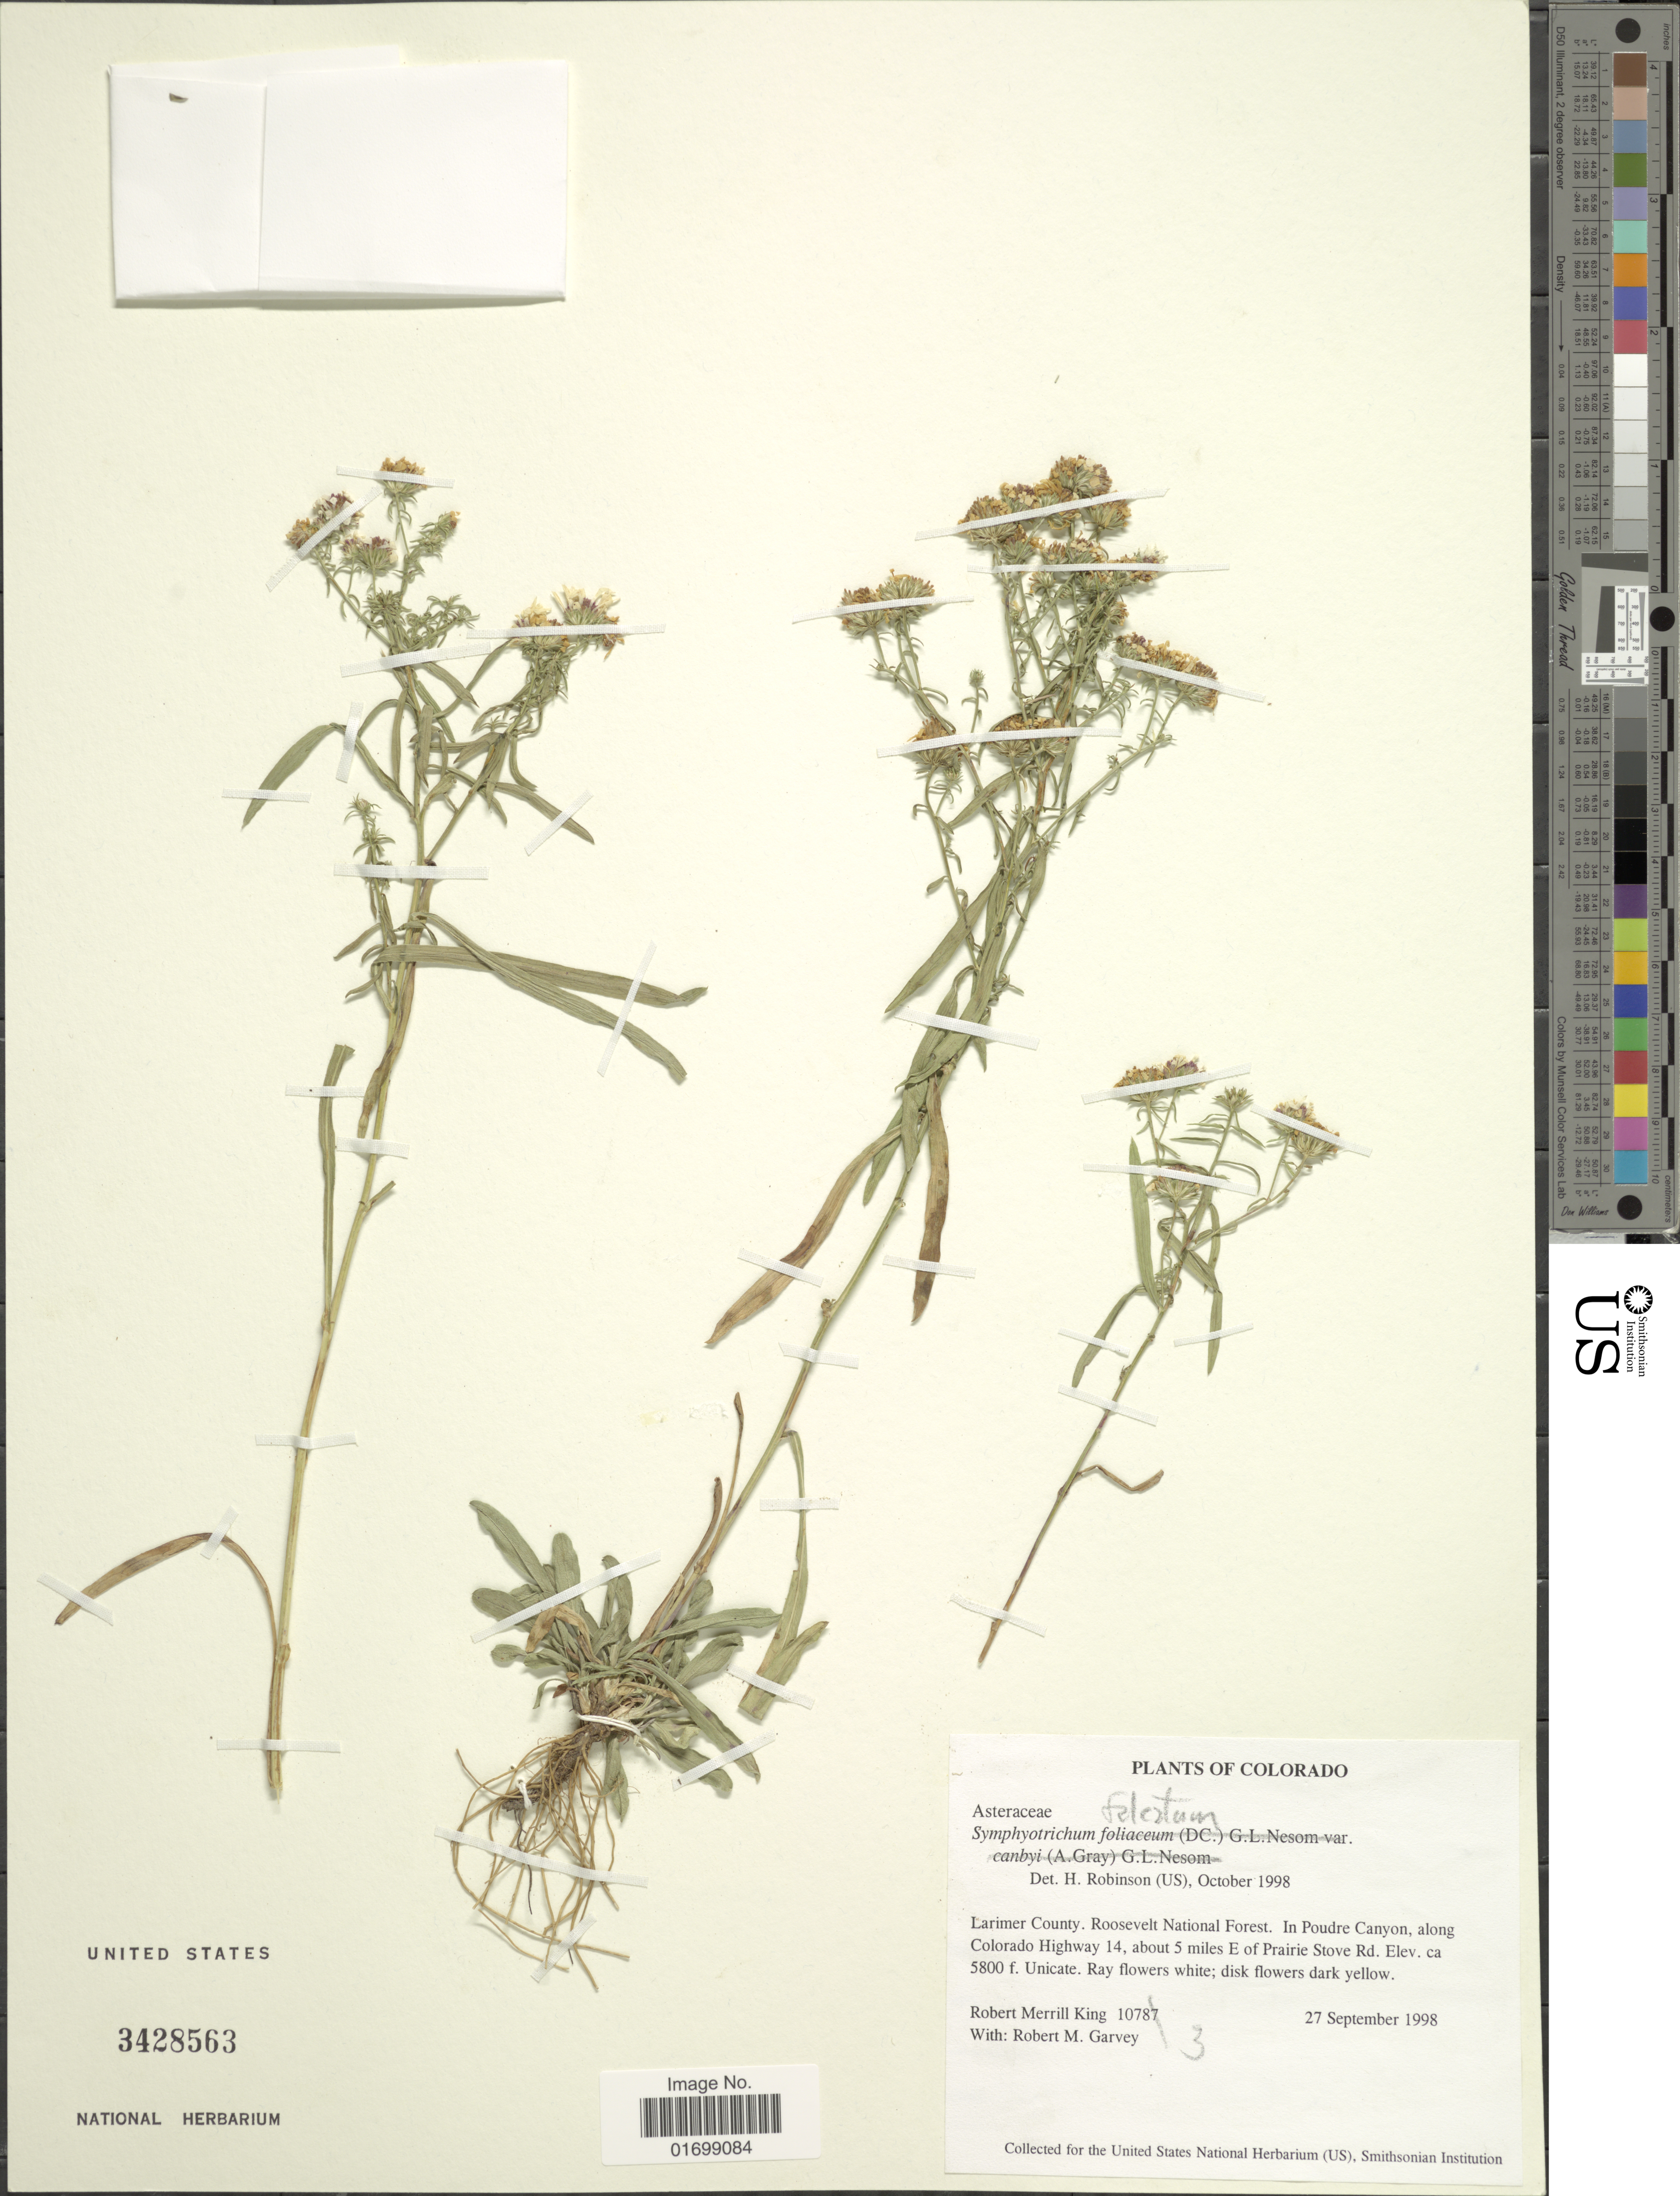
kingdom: Plantae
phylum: Tracheophyta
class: Magnoliopsida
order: Asterales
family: Asteraceae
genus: Symphyotrichum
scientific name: Symphyotrichum falcatum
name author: (Lindl. ex Lindl.) G.L. Nesom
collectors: R. M. King & R. Garvey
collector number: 10783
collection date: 1998-09-27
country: United States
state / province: Colorado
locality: Larimer County, Roosevelt National Forest, in Poudre Canyon, along Colorado Highway 14, about 5 miles E of Prairie Stove Rd.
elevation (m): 1768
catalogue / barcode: US 3428563